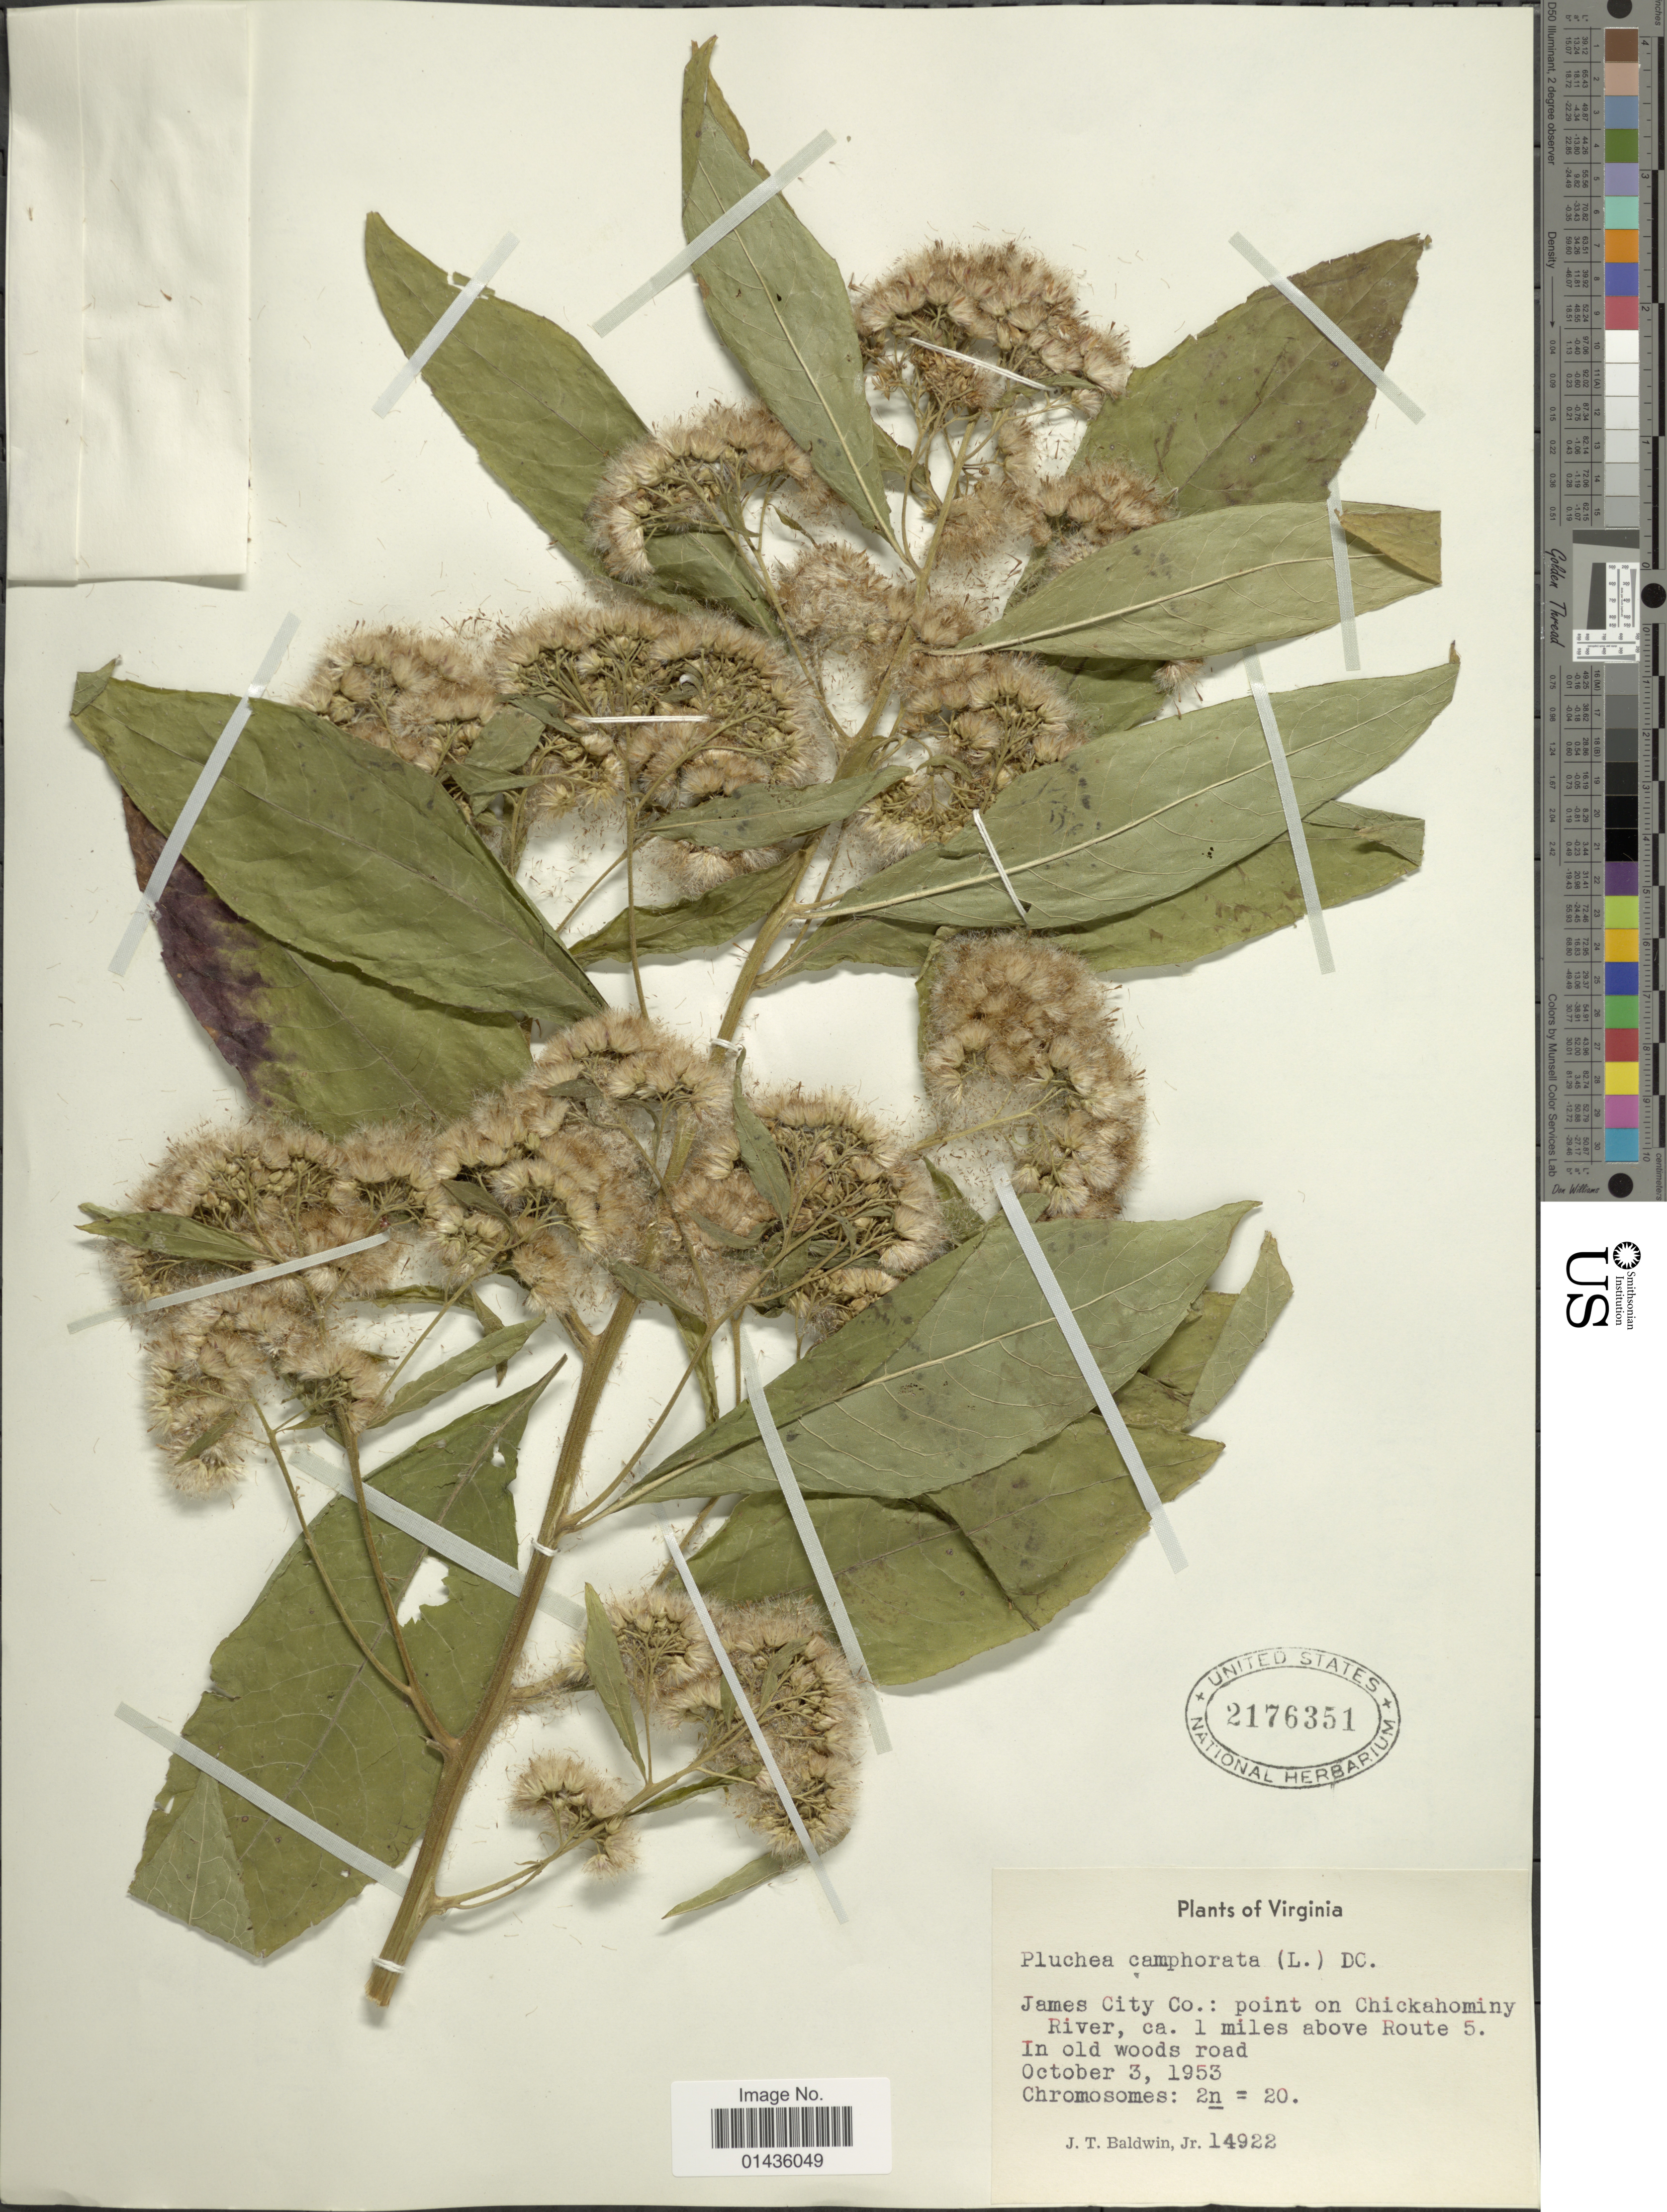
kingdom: Plantae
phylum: Tracheophyta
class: Magnoliopsida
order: Asterales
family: Asteraceae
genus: Pluchea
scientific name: Pluchea camphorata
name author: (L.) DC.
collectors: J. T. Baldwin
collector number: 14922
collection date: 1953-10-03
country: United States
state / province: Virginia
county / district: James City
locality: Point on Chickahominy River, ca 1 miles above Route 5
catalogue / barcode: US 2176351